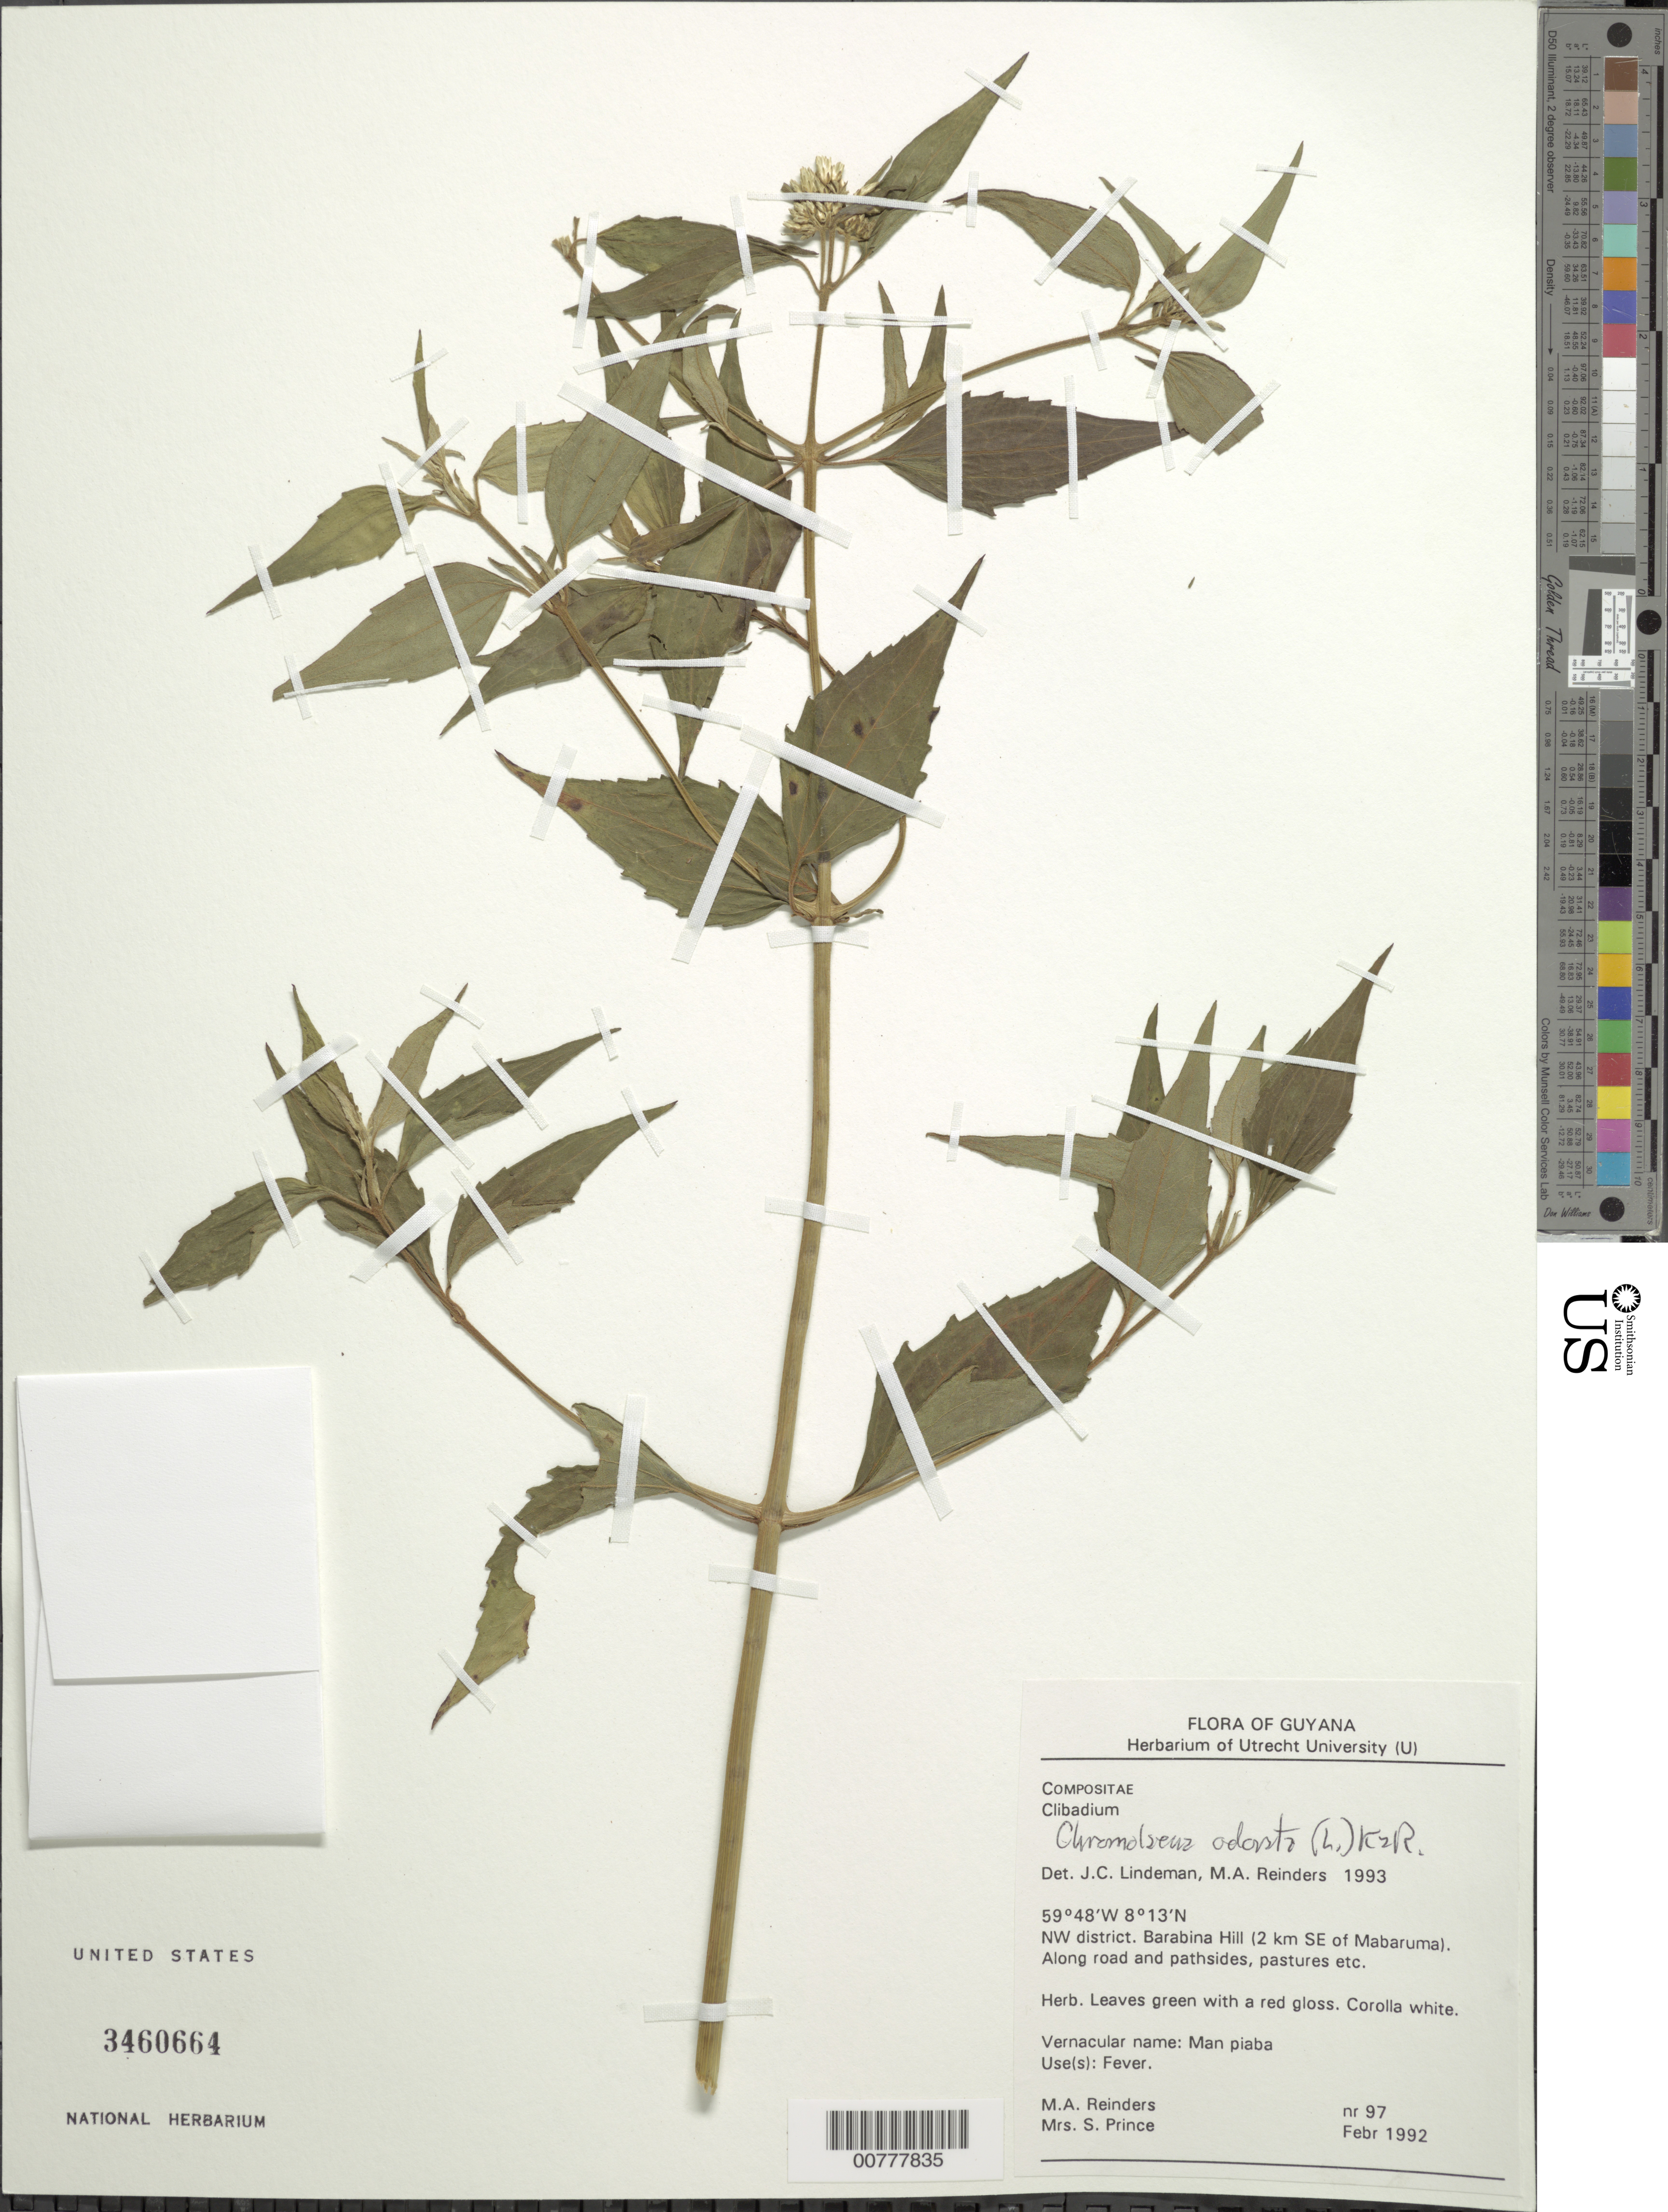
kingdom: Plantae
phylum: Tracheophyta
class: Magnoliopsida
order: Asterales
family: Asteraceae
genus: Chromolaena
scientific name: Chromolaena odorata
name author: (L.) R.M. King & H. Rob.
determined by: Robinson, Harold E., (US)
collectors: M. Reinders & S. Prince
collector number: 97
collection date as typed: Feb-92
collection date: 1992-02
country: Guyana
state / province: Barima-Waini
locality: NW District; Barabina Hill (2 km SE of Mabaruma)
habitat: Along road and pathsides, pastures etc.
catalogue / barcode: US 3460664